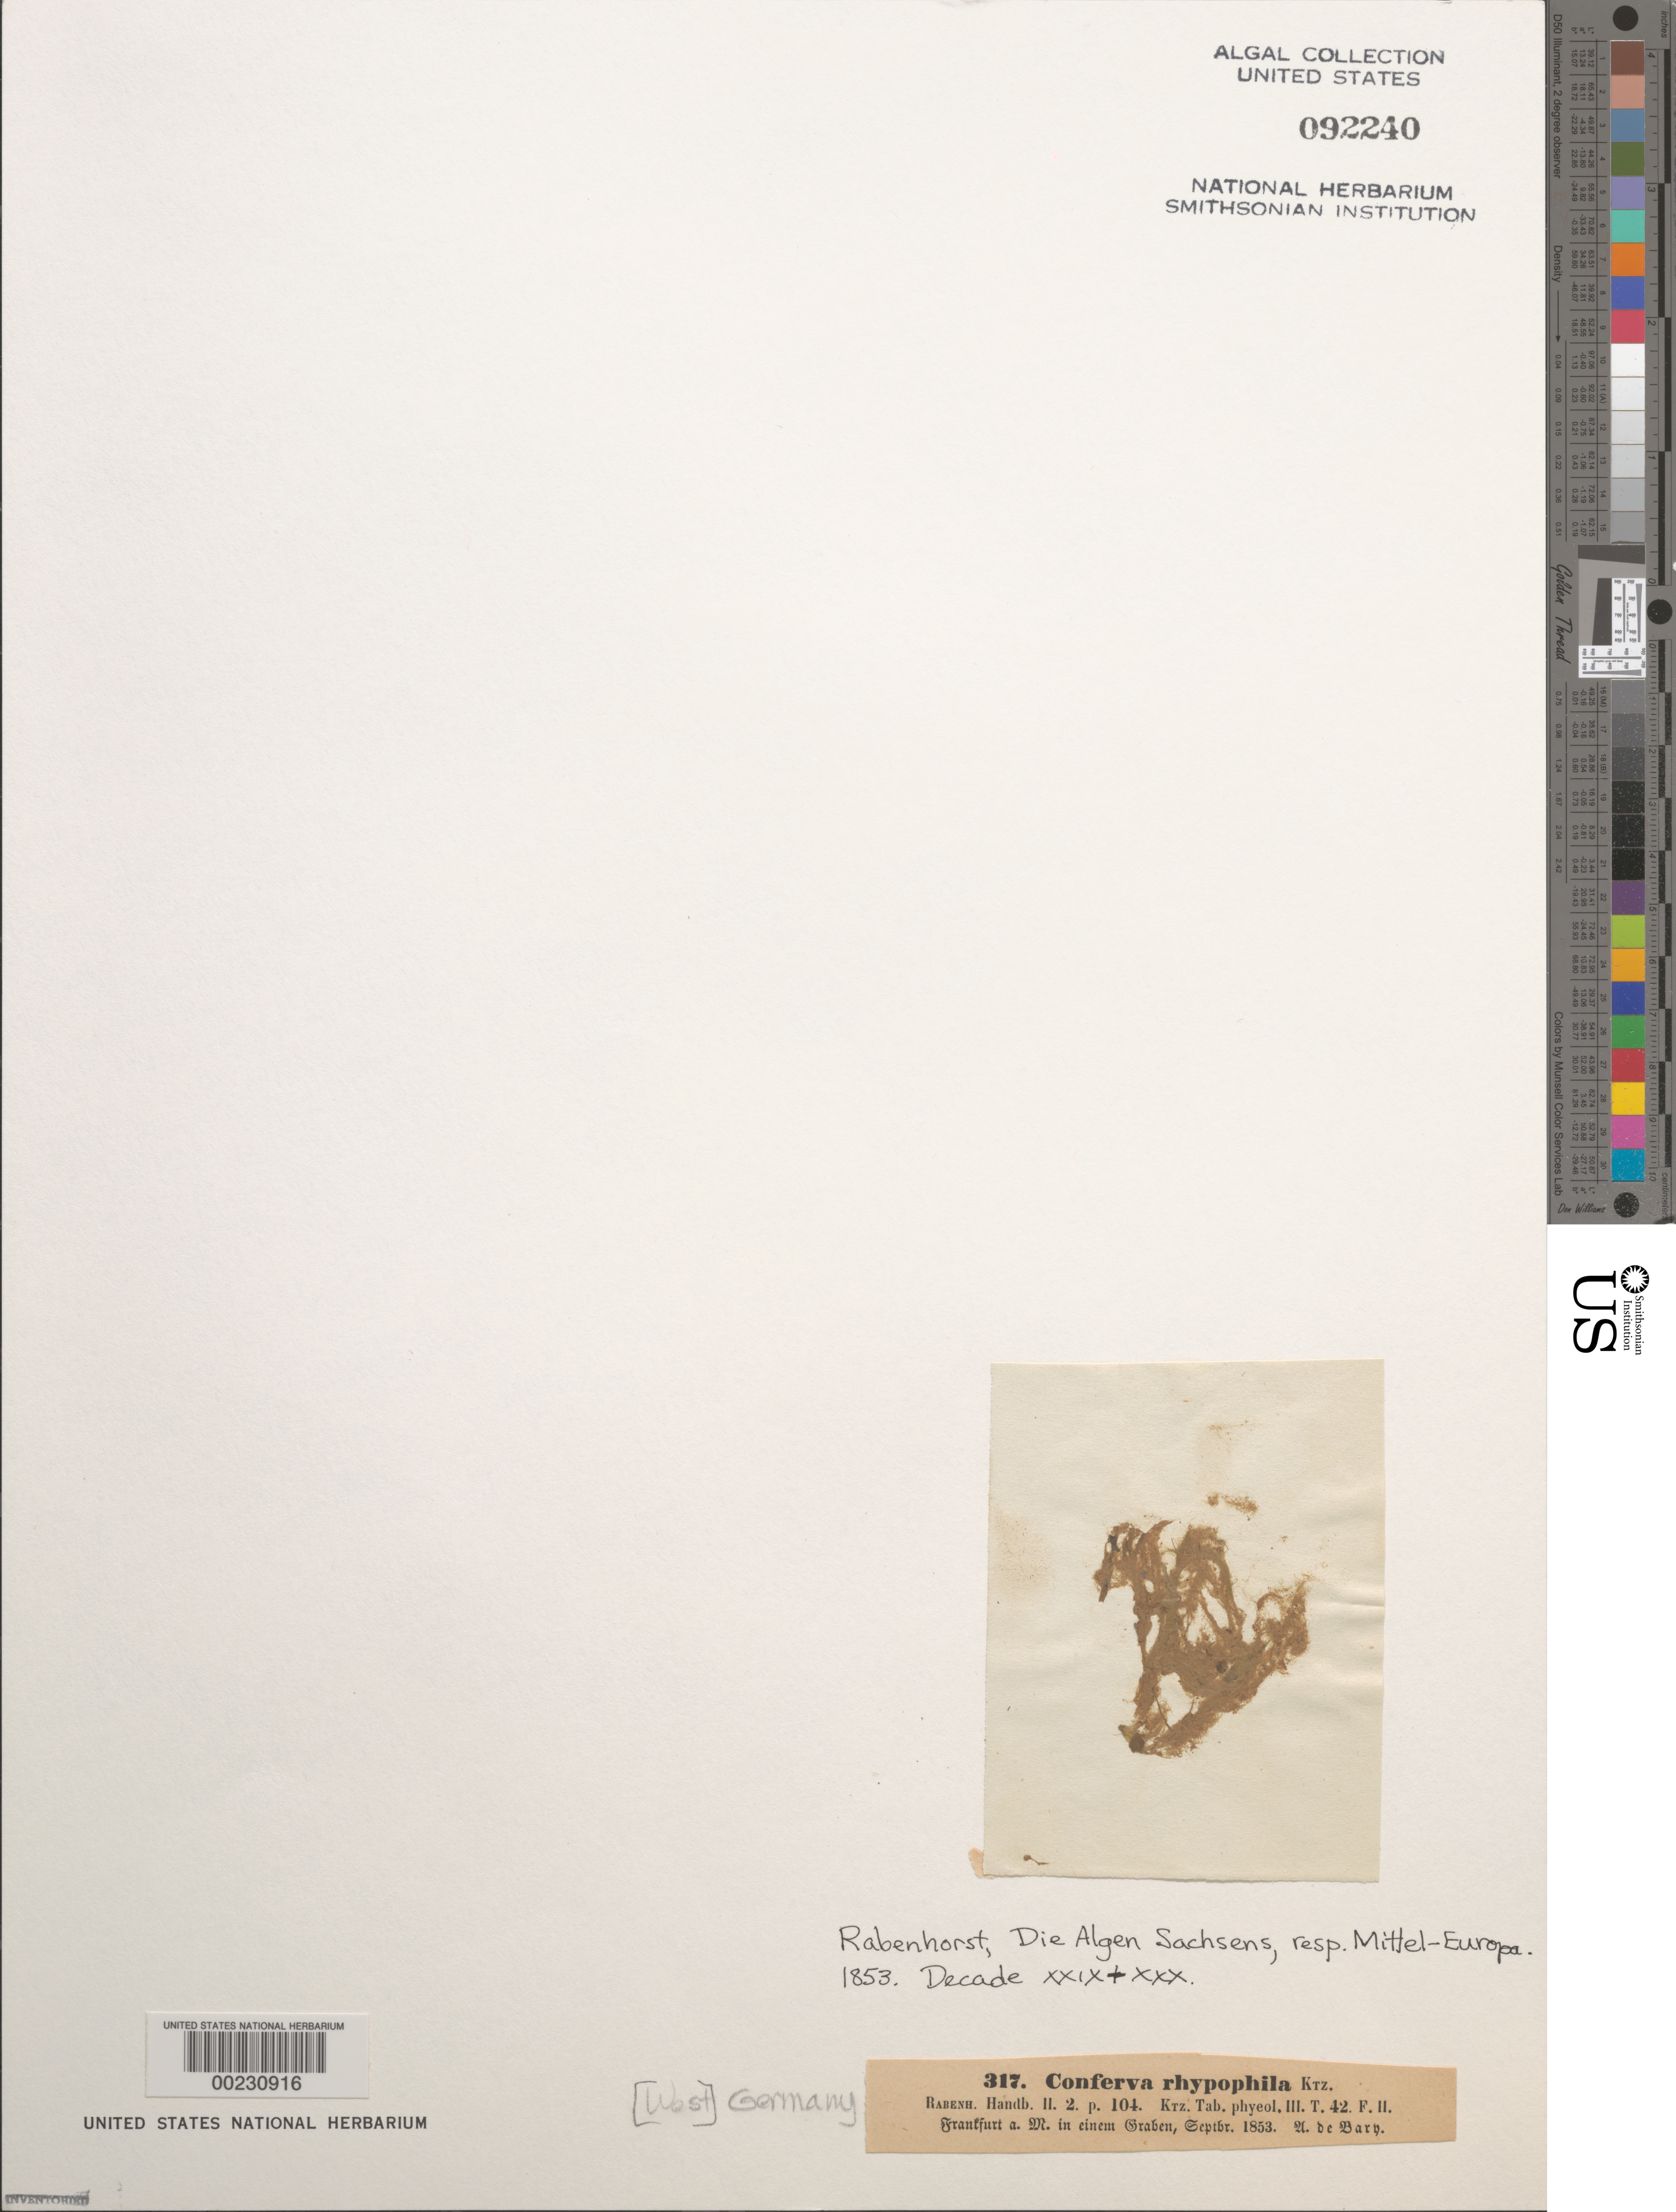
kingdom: Plantae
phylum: Chlorophyta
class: Ulvophyceae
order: Cladophorales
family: Cladophoraceae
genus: Conferva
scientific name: Conferva rhypophila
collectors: A. De Bary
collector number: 317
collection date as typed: Sep 1853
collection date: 1853-09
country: Germany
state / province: Hesse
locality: Frankfurt am main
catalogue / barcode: US 92240